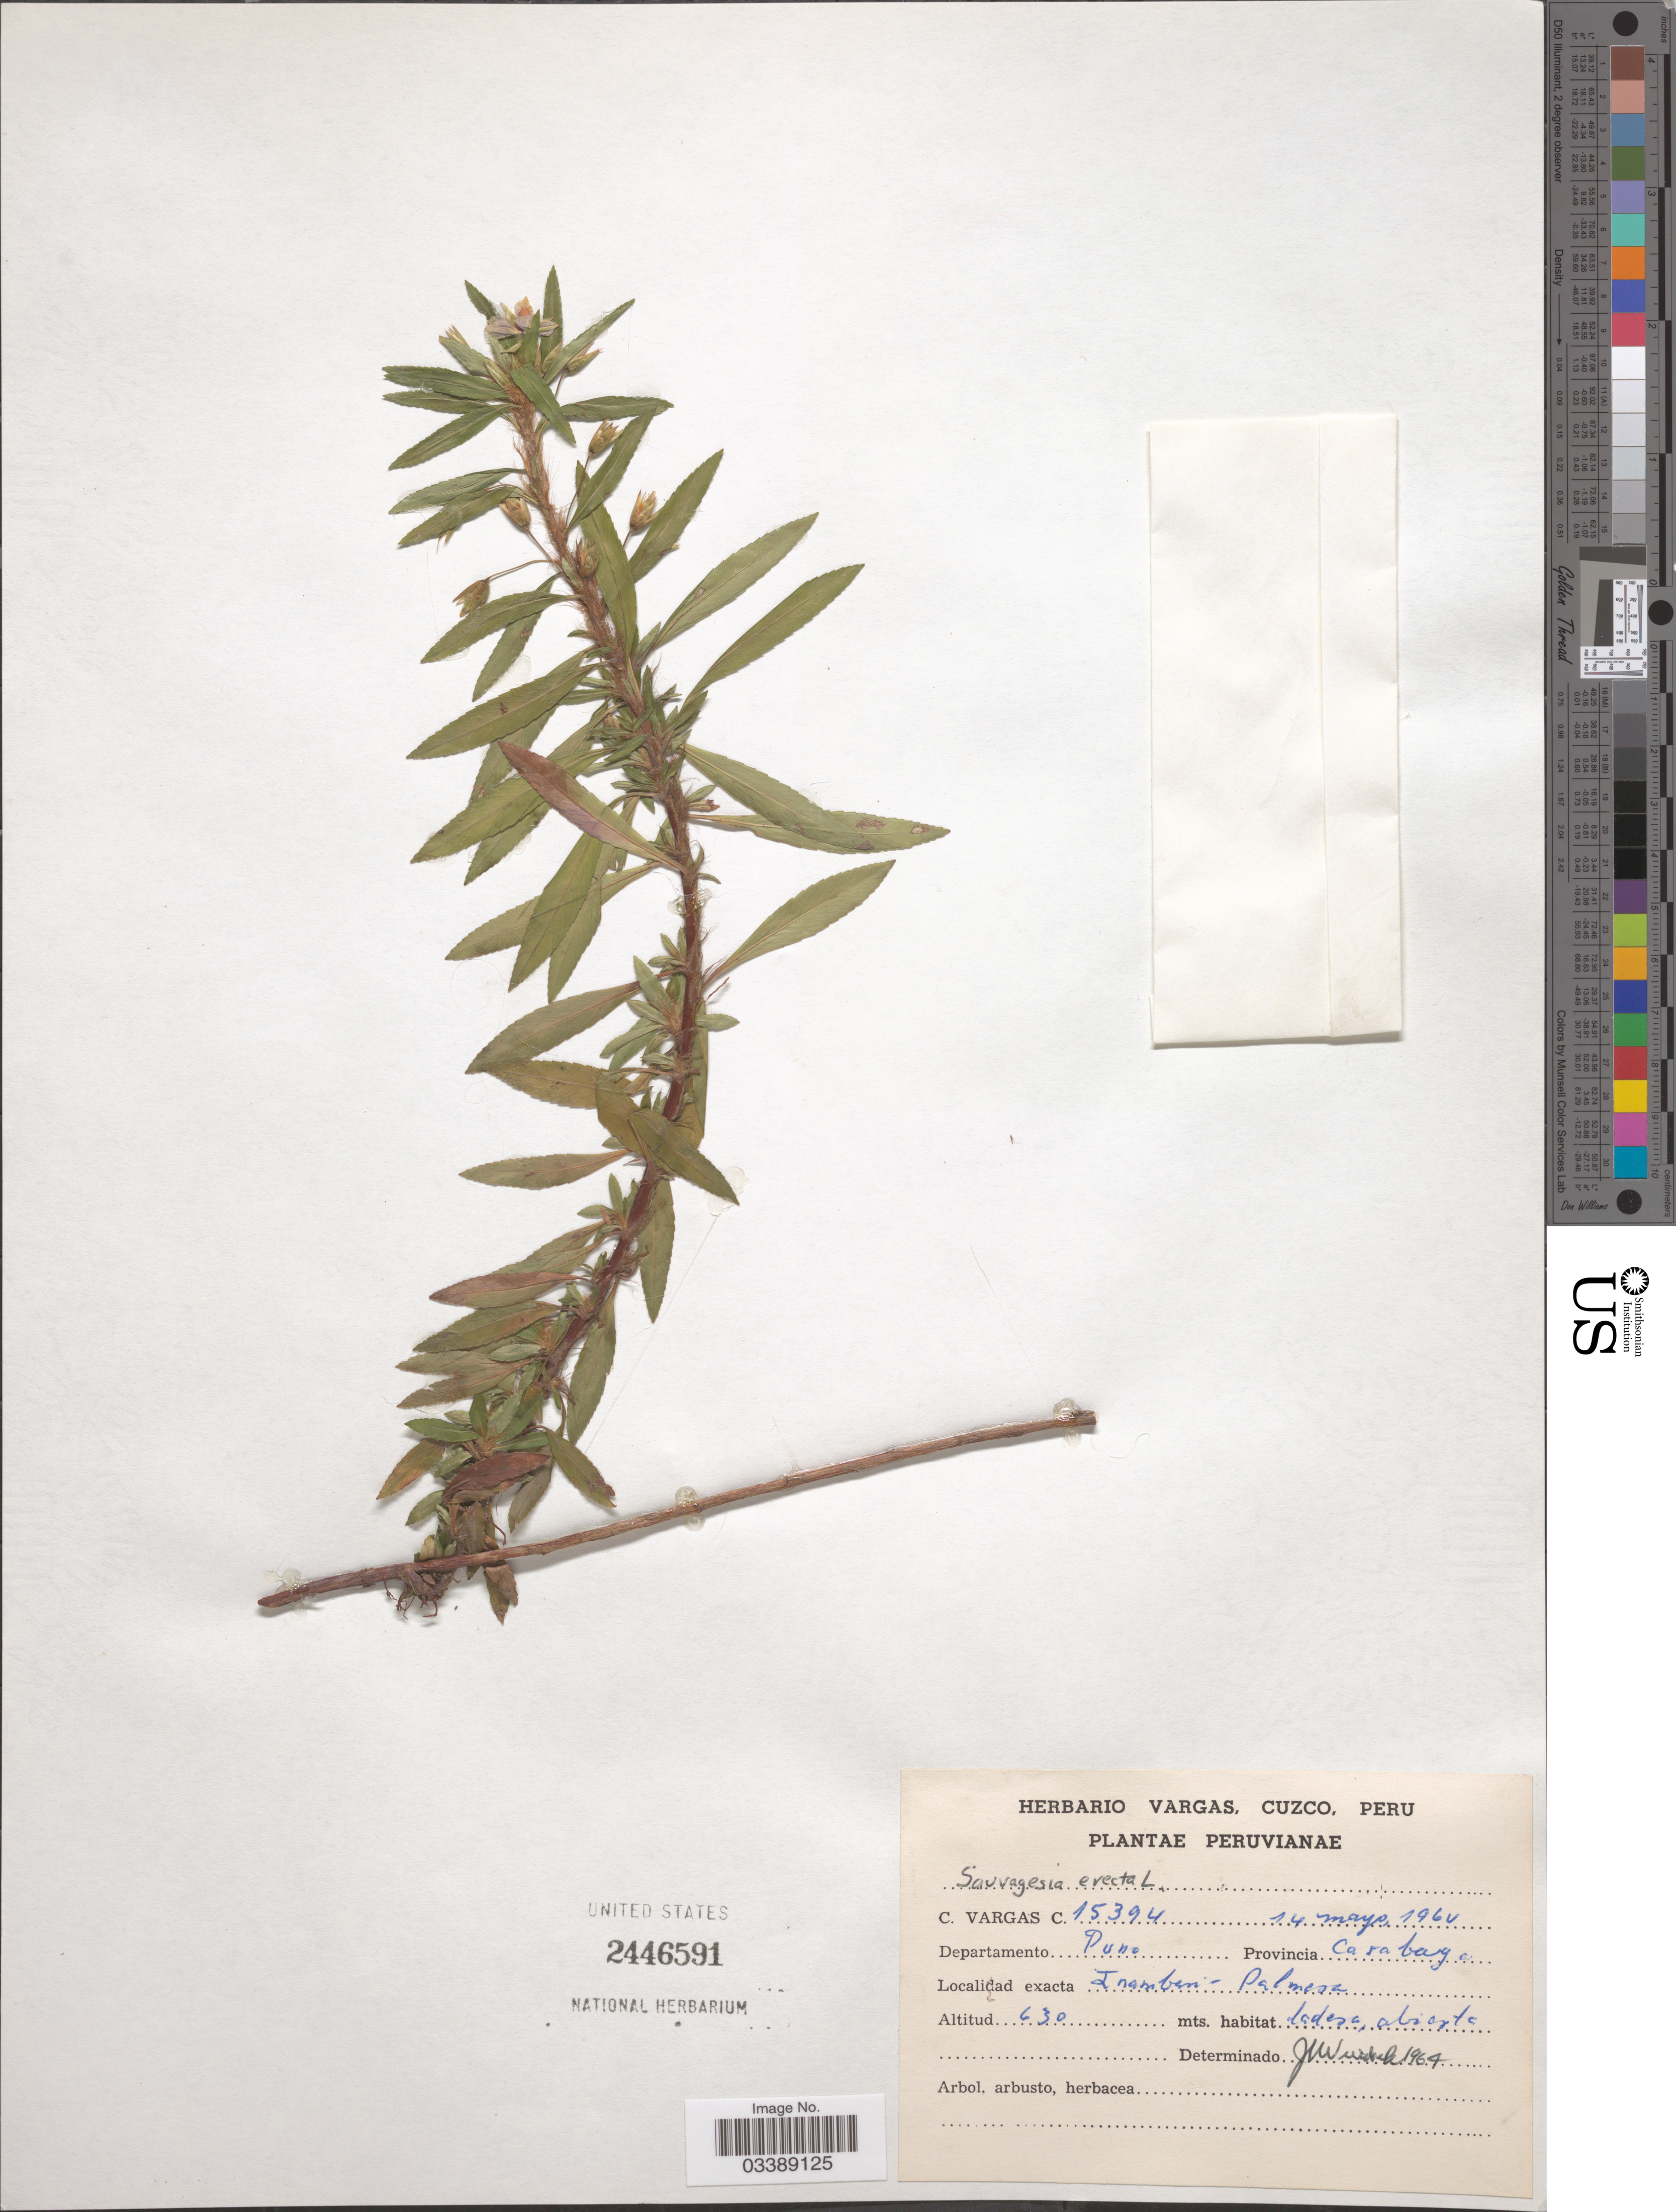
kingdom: Plantae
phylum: Tracheophyta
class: Magnoliopsida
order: Malpighiales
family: Ochnaceae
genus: Sauvagesia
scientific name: Sauvagesia erecta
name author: L.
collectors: C. Vargas Calderón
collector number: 15394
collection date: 1964-05-14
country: Peru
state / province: Puno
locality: Departamento Puno. Provincia Carabaya. Inambari - Palmera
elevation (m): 630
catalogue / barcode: US 2446591